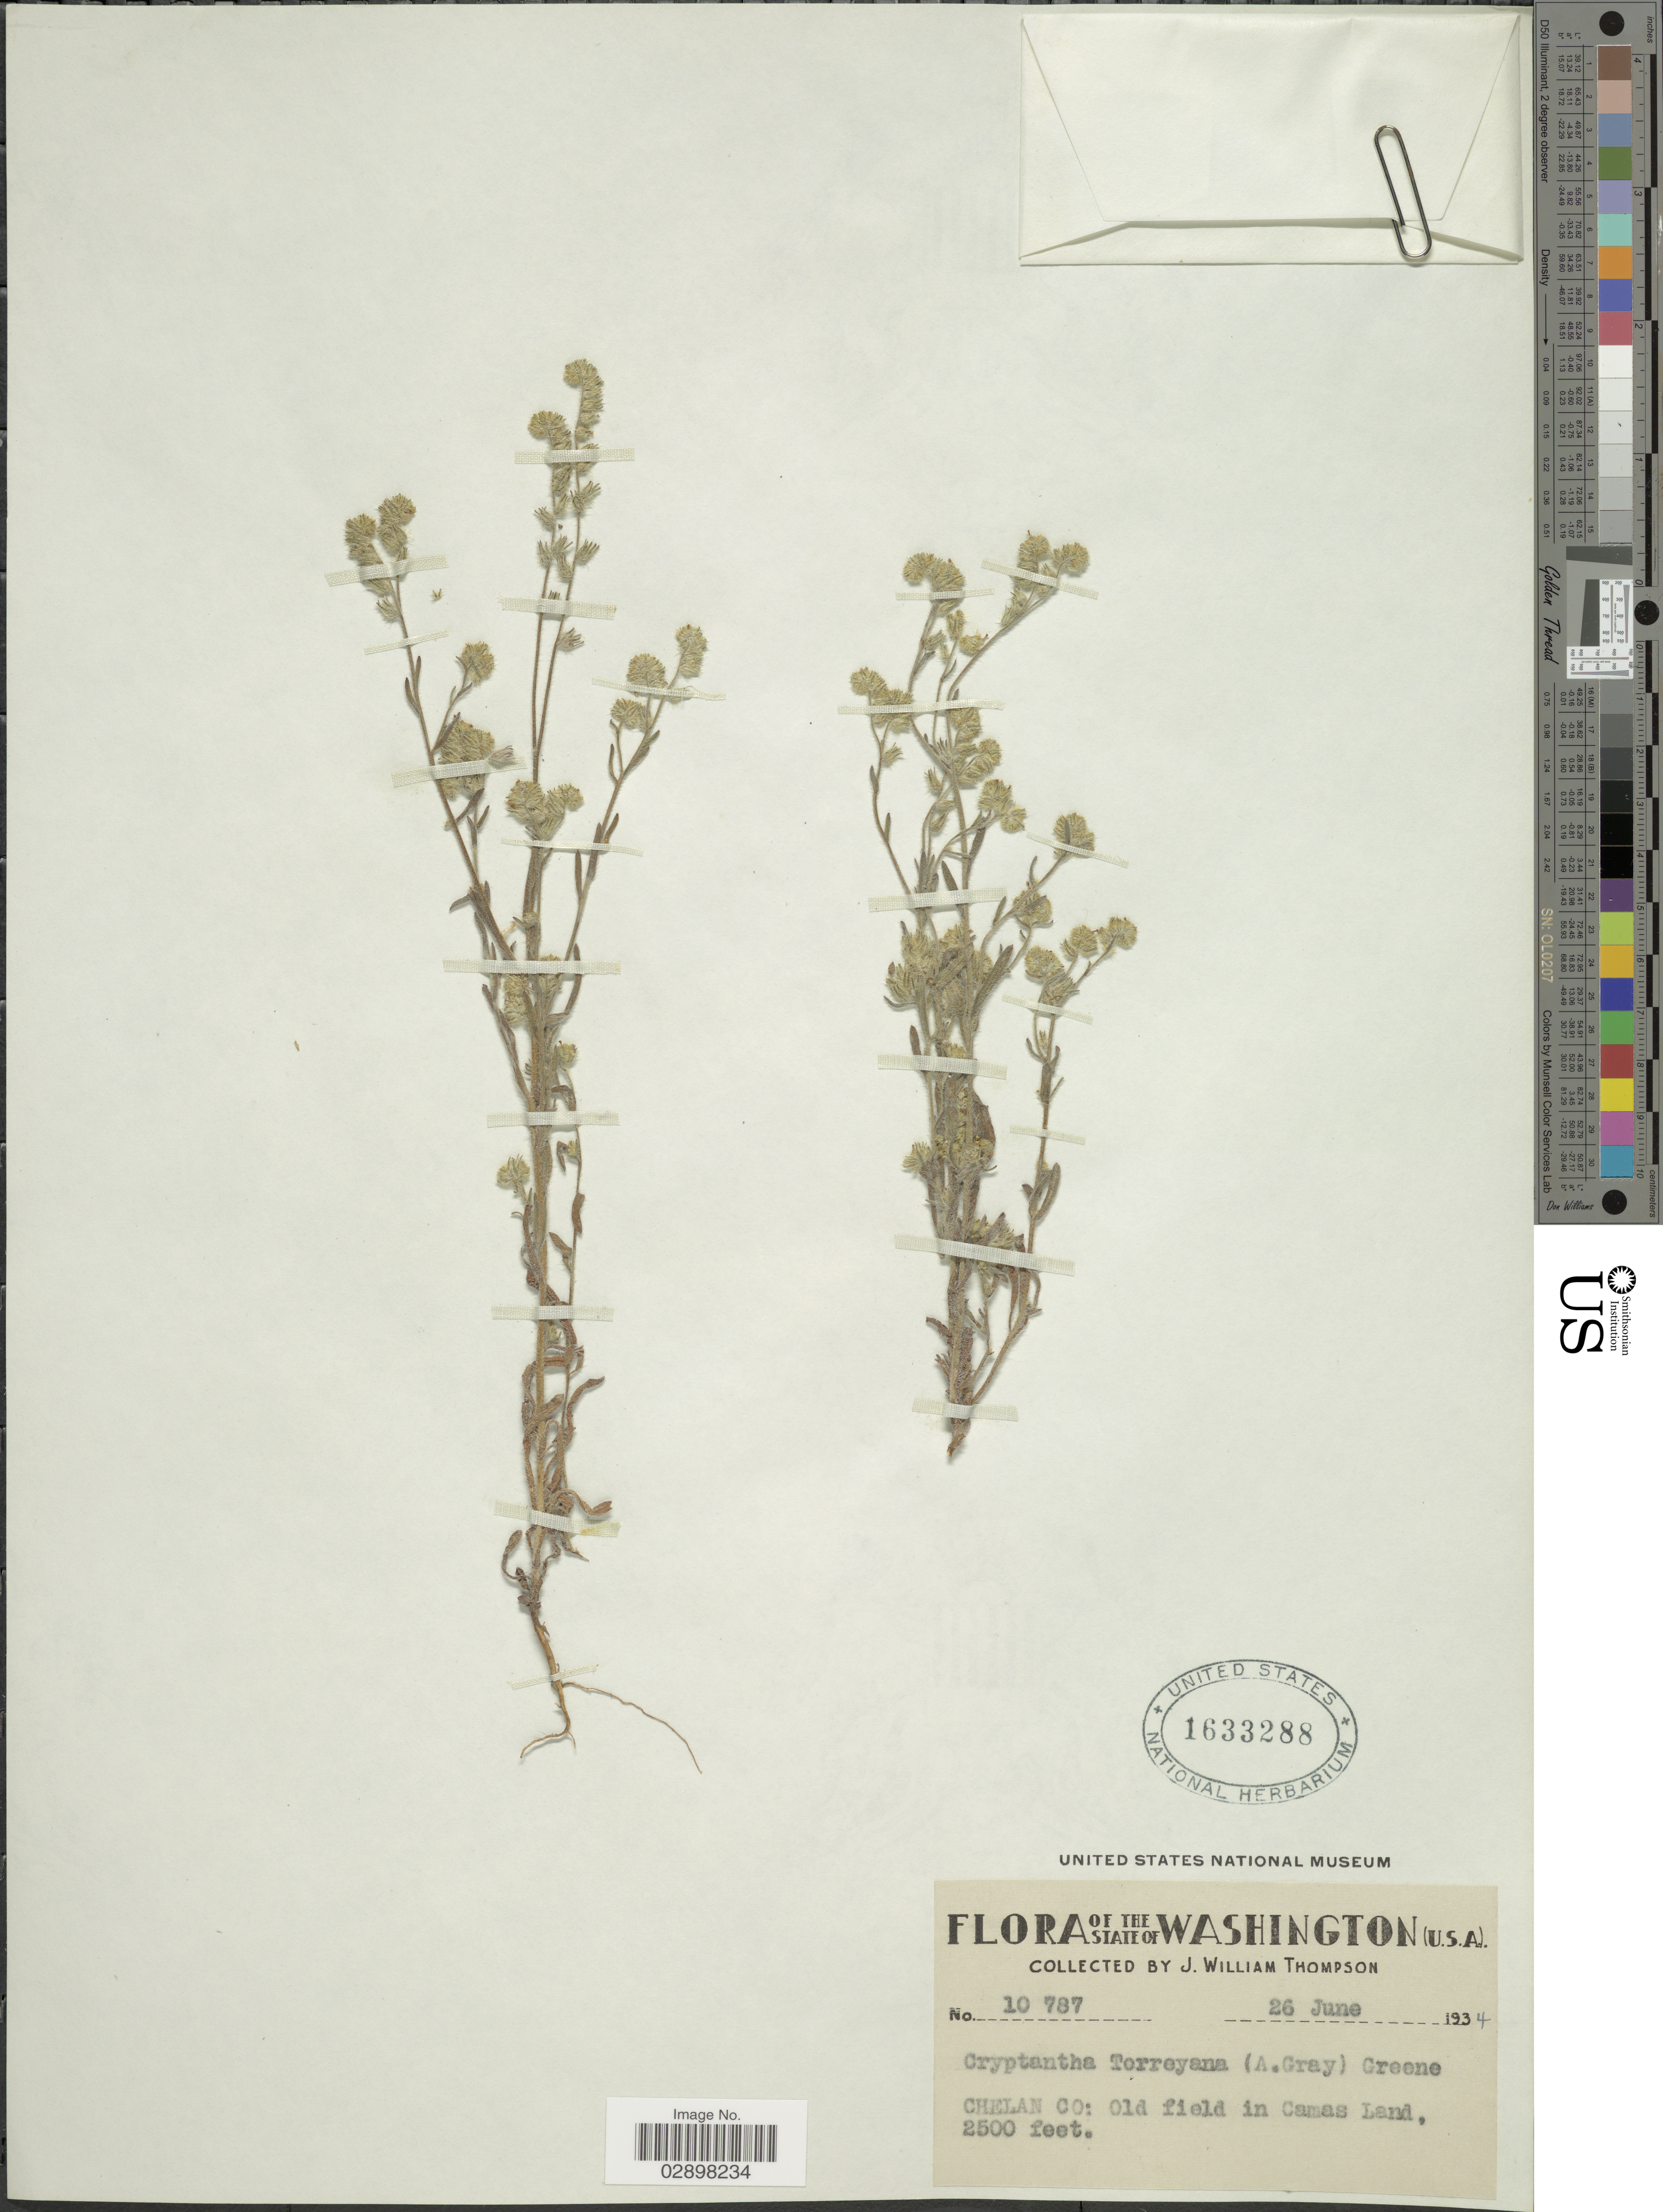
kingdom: Plantae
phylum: Tracheophyta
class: Magnoliopsida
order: Boraginales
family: Boraginaceae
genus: Cryptantha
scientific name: Cryptantha torreyana var. genuina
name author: I.M. Johnst.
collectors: J. W. Thompson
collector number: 10787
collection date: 1934-06-26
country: United States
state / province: Washington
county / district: Chelan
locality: Chelan Co: Old field in Camas Land.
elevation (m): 762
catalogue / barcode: US 1633288